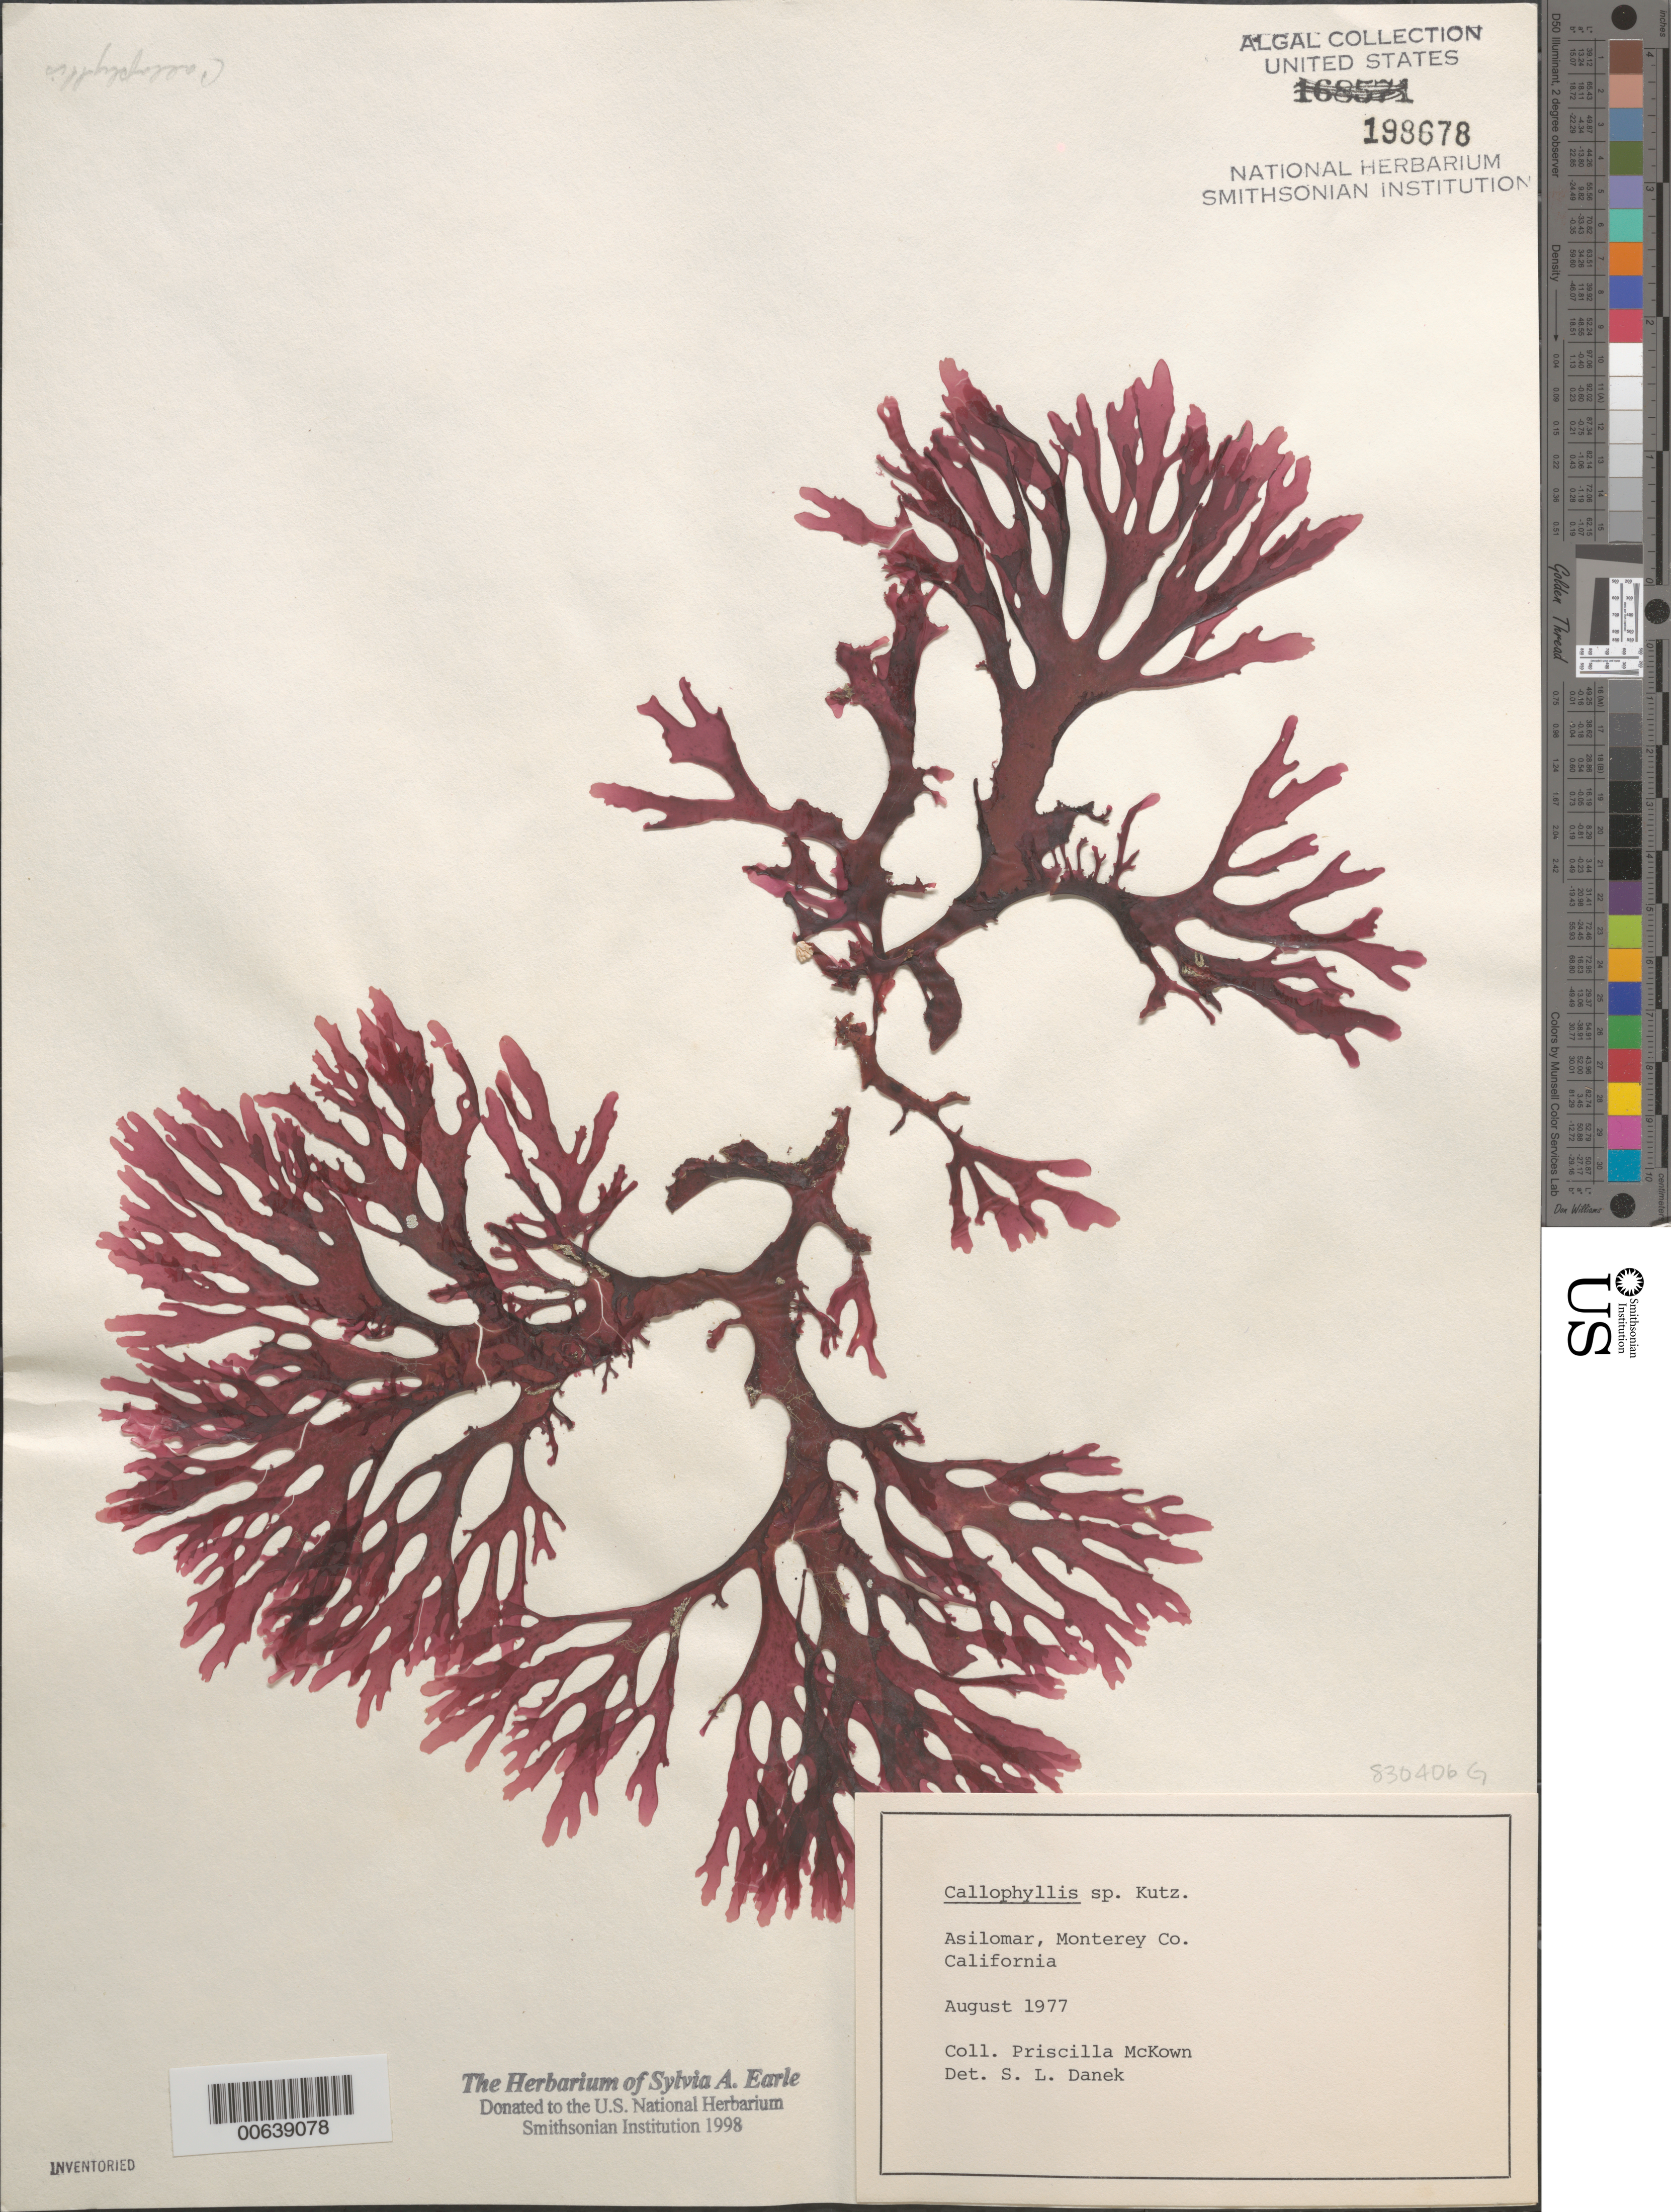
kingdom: Plantae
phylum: Rhodophyta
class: Florideophyceae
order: Gigartinales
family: Kallymeniaceae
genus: Callophyllis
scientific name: Callophyllis sp.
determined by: Danek, S. L.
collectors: P. McKown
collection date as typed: Aug 1977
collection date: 1977-08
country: United States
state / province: California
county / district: Monterey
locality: Asilomar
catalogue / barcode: US 198678